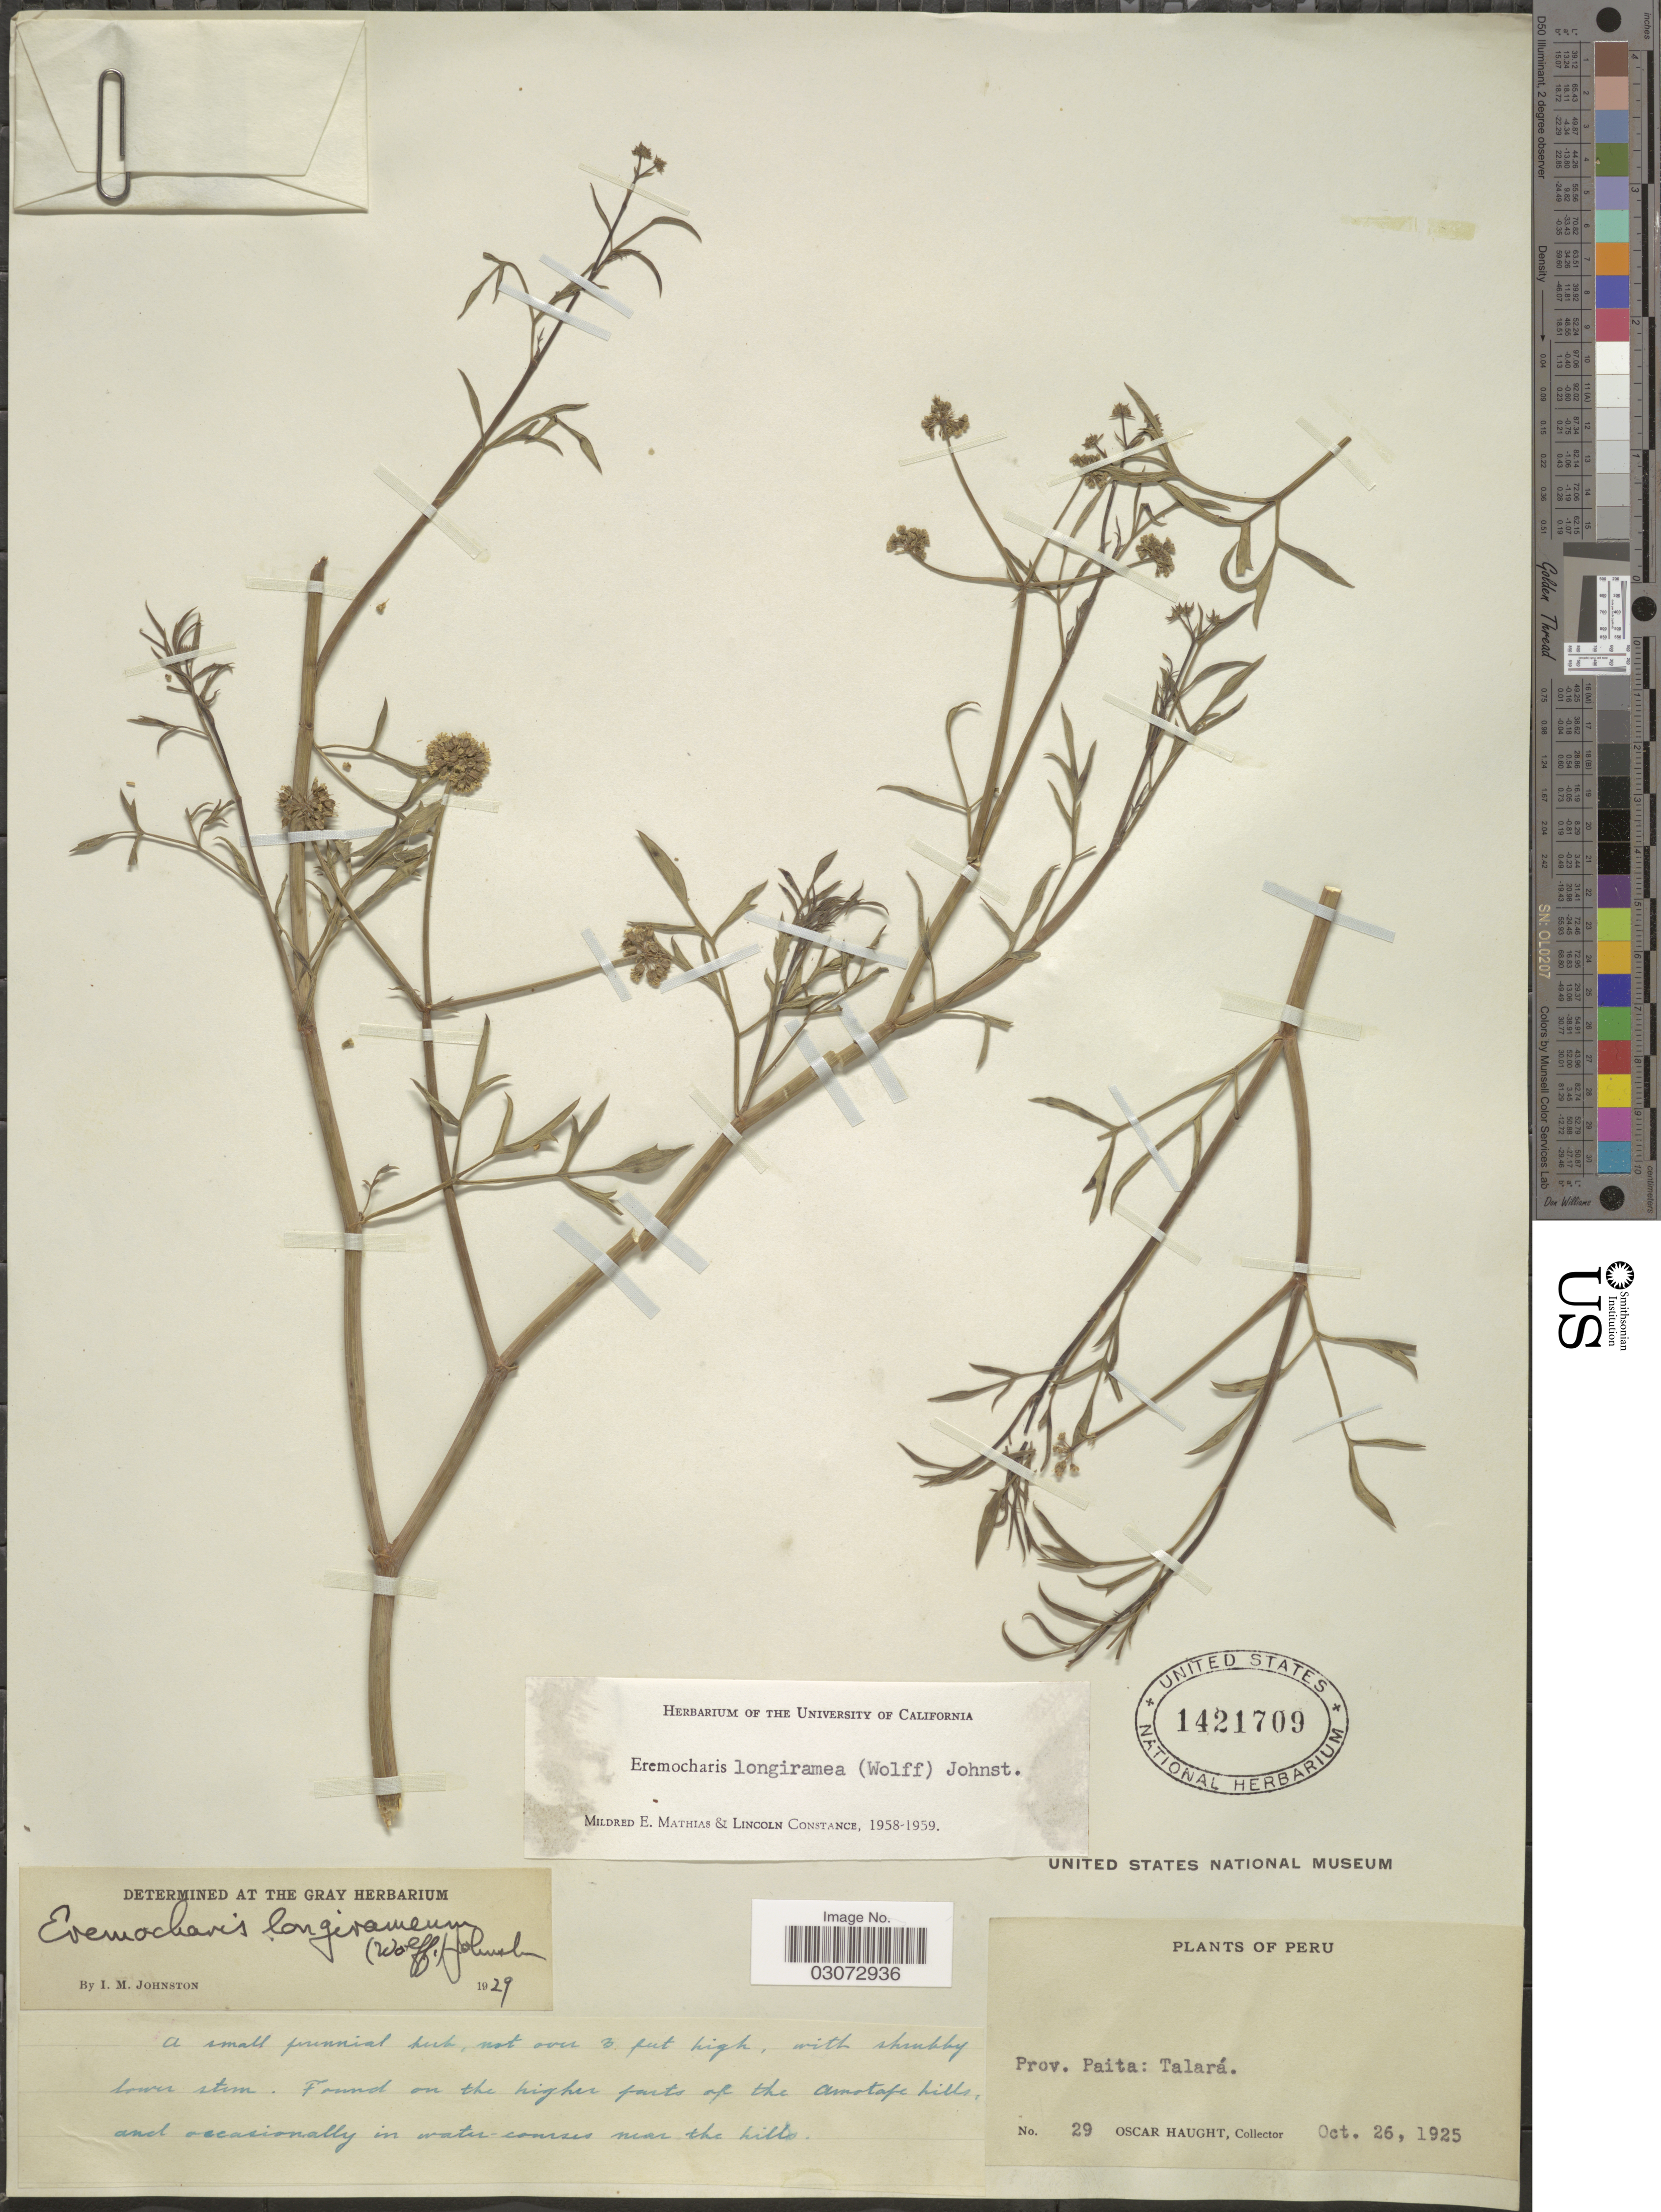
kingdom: Plantae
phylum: Tracheophyta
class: Magnoliopsida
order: Apiales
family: Apiaceae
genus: Eremocharis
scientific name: Eremocharis longiramea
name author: (Wolff) Johnst.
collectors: O. Haught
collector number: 29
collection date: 1925-10-26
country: Peru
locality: Prov. Paita: Talará.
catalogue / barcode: US 1421709